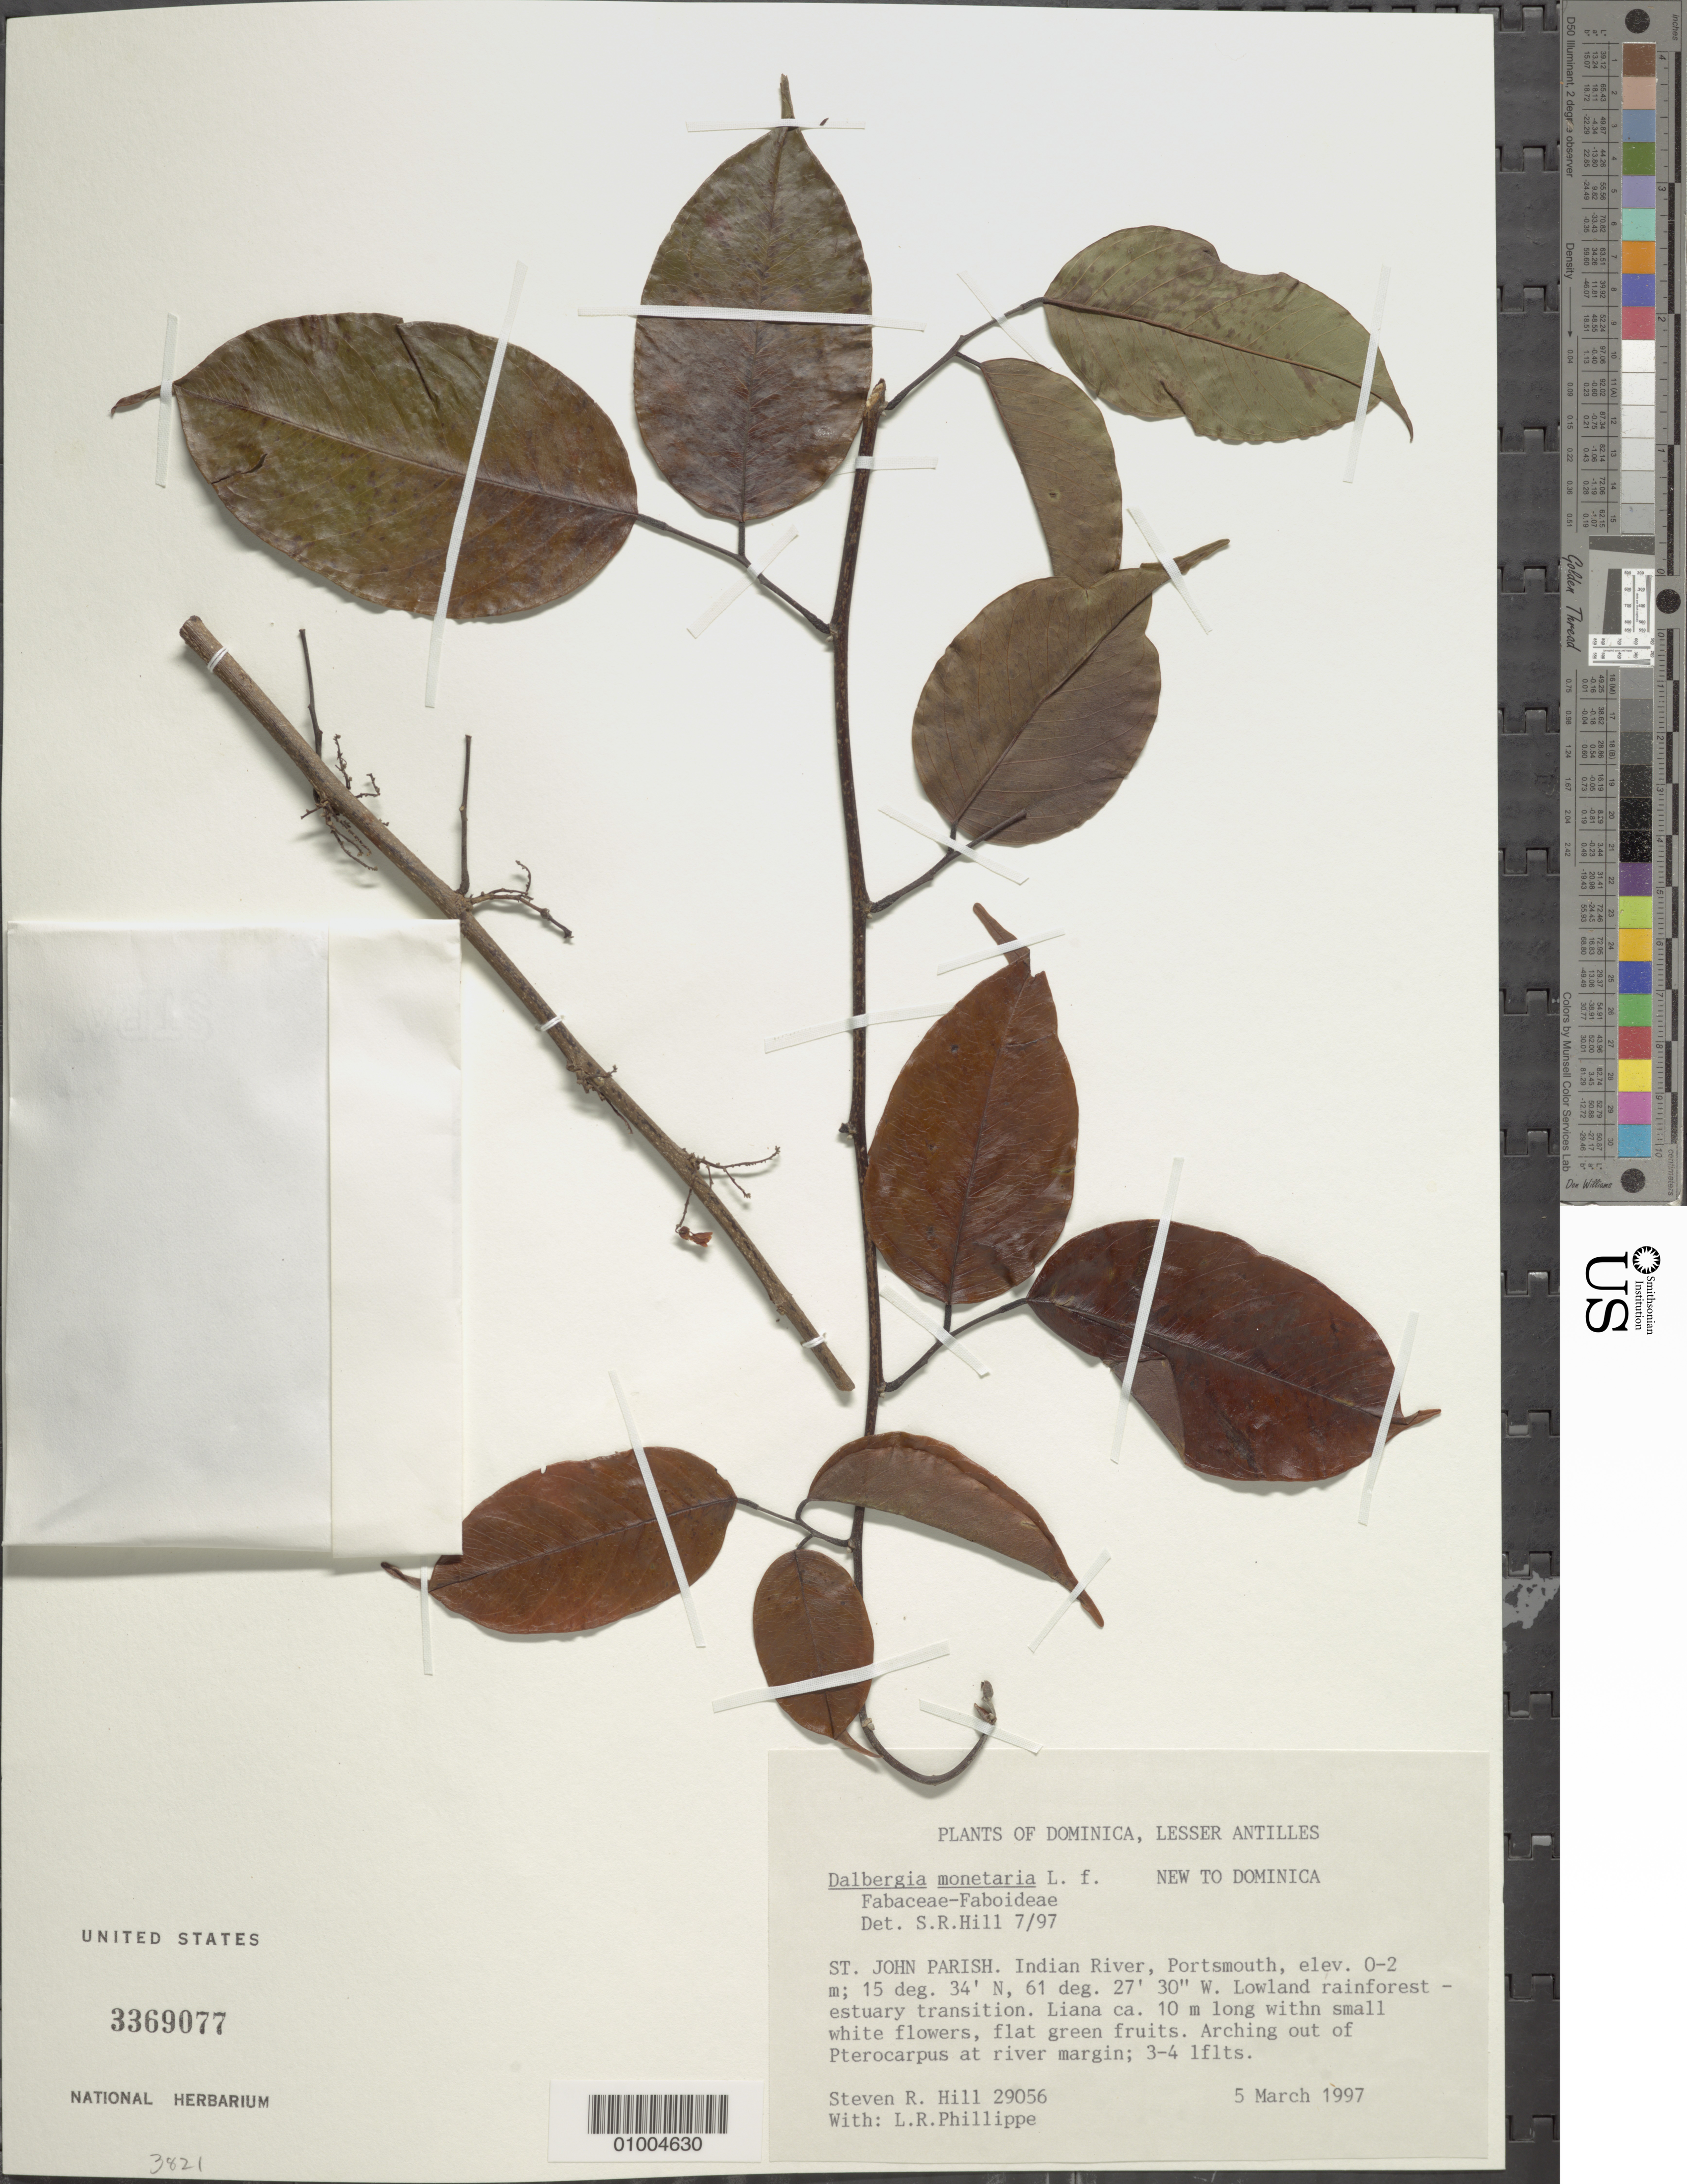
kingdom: Plantae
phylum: Tracheophyta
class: Magnoliopsida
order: Fabales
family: Fabaceae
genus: Dalbergia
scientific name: Dalbergia ecastaphyllum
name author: (L.) Taub.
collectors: S. R. Hill & L. Phillippe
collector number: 29056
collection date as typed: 05 Mar 1997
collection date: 1997-03-05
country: Dominica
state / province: St. John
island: Dominica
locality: Indian River, Portsmouth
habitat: Lowland rainforest-estuary tranistion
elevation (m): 0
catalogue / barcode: US 3369077